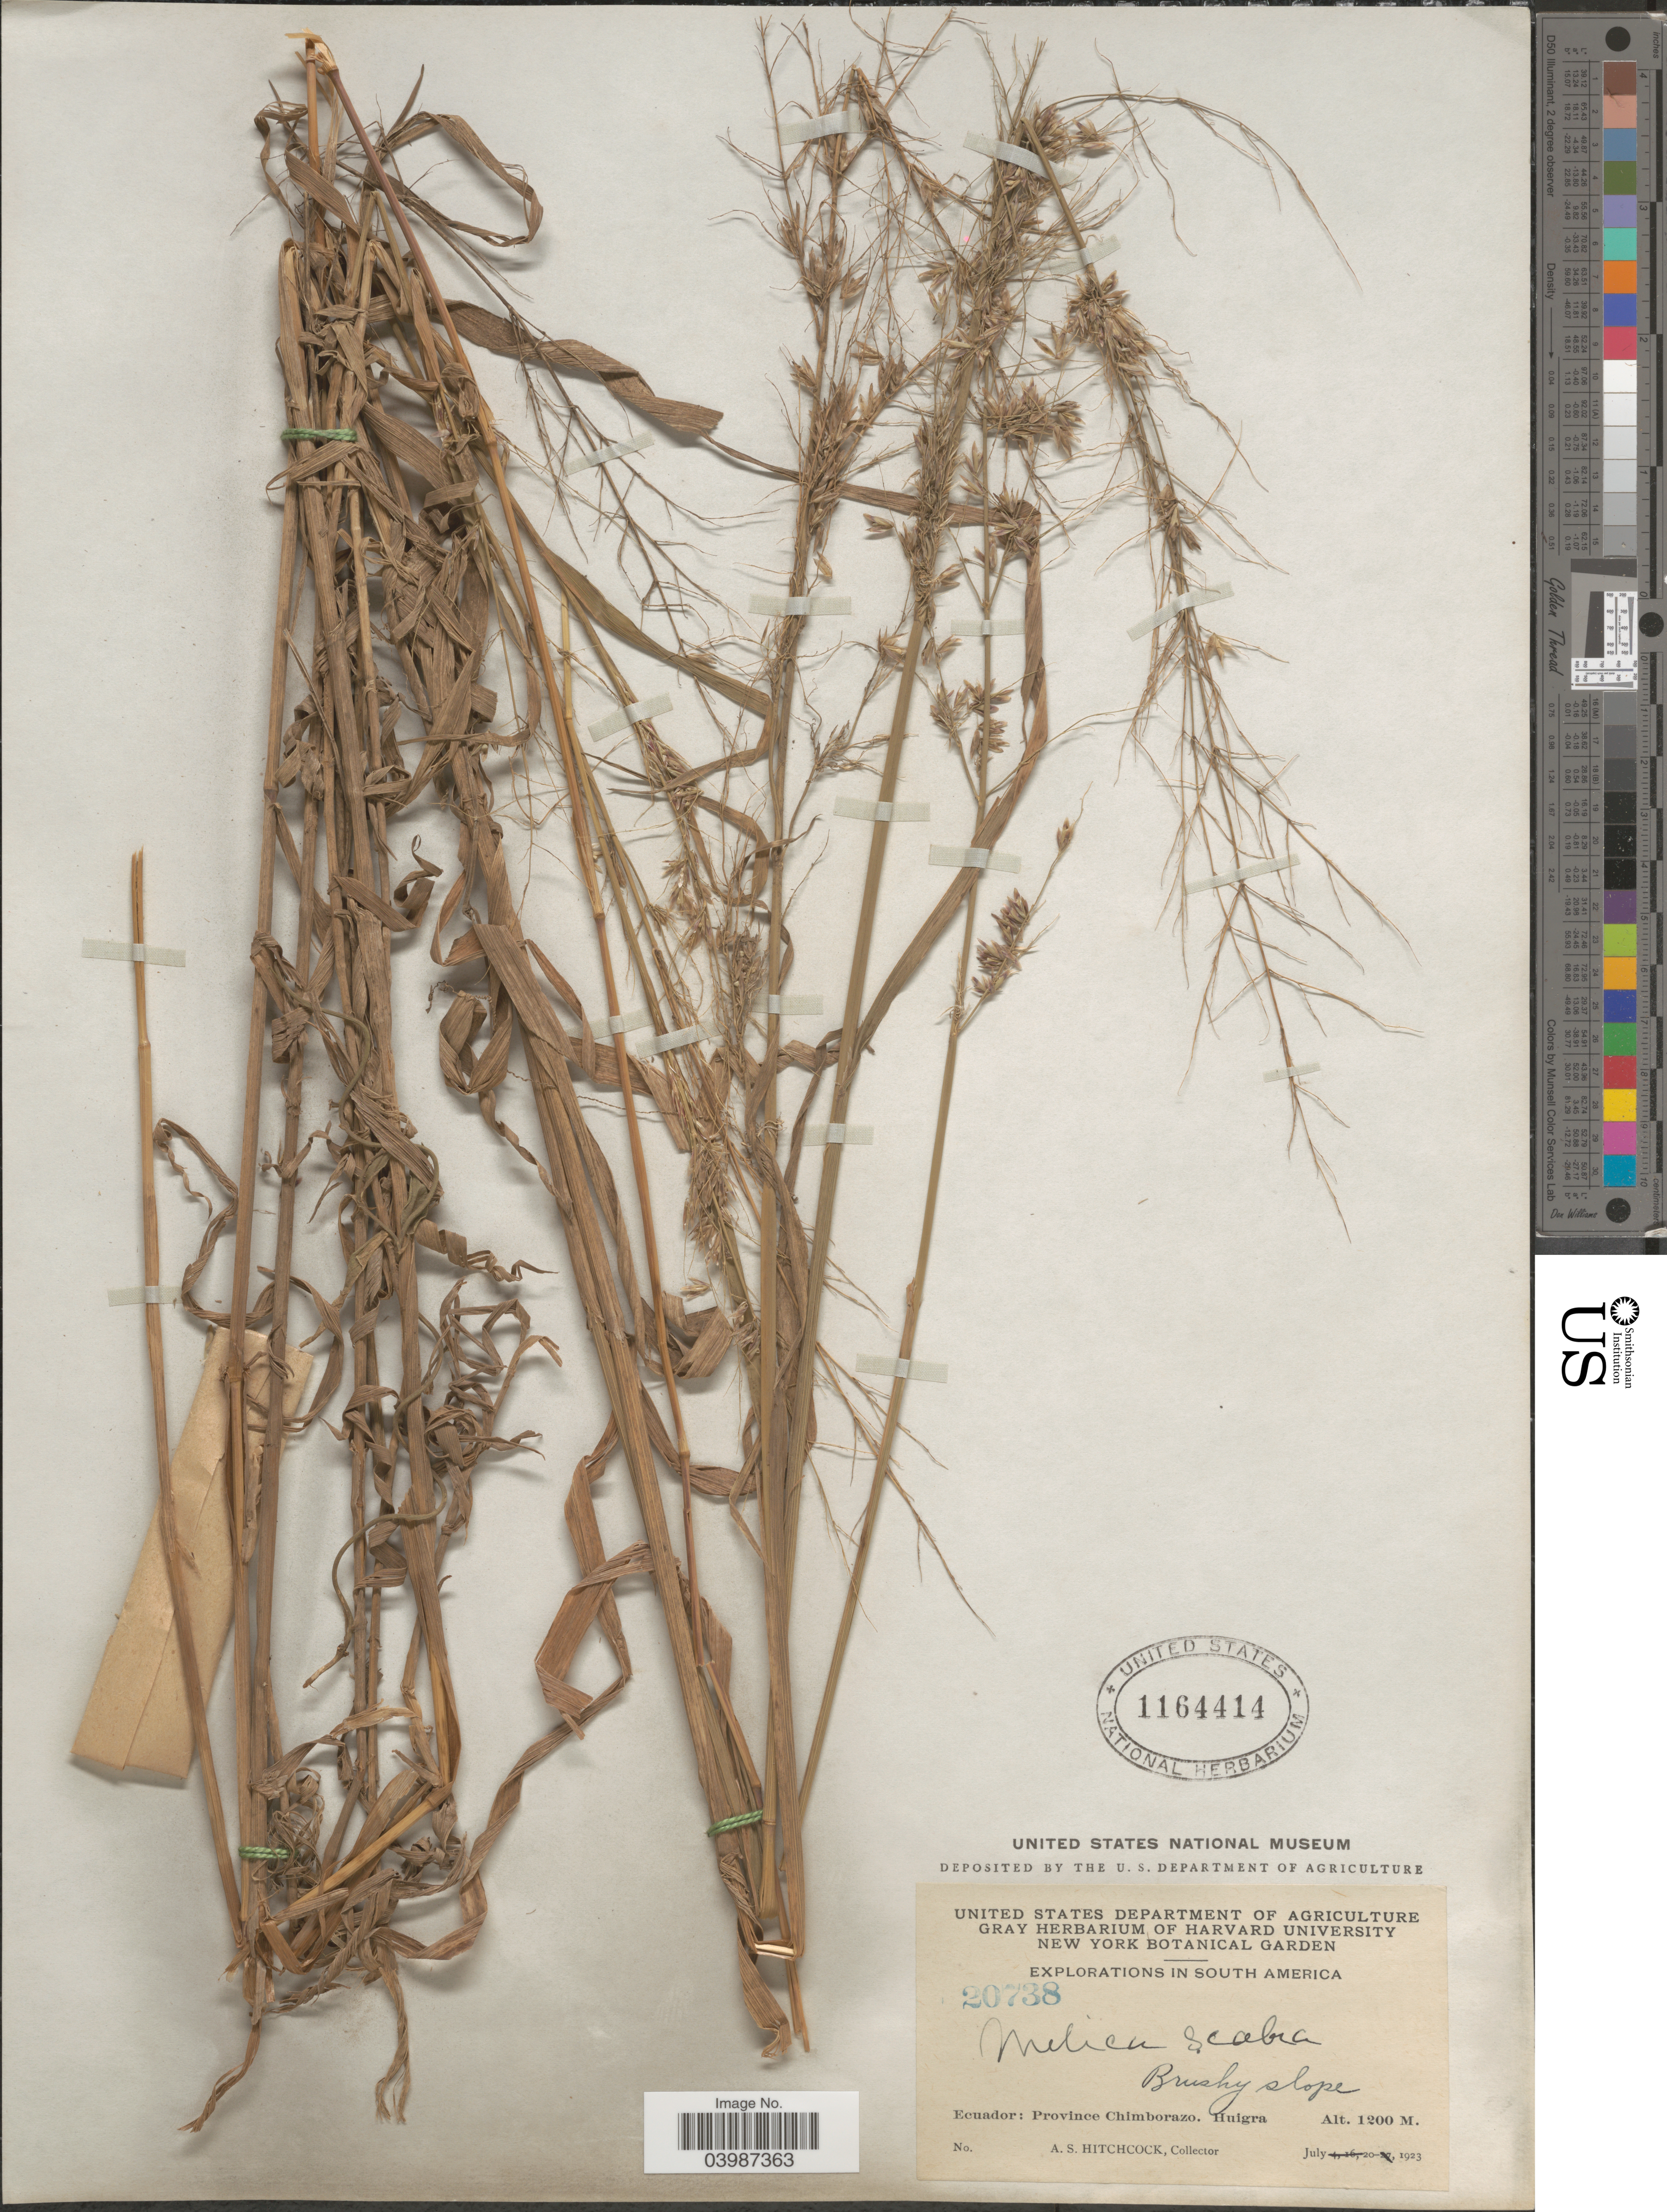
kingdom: Plantae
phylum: Tracheophyta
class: Liliopsida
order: Poales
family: Poaceae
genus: Melica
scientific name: Melica scabra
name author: Kunth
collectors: A. S. Hitchcock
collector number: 20738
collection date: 1923-07-20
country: Ecuador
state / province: Chimborazo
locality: Brushy slope. Huigra.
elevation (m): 1200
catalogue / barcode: US 1164414